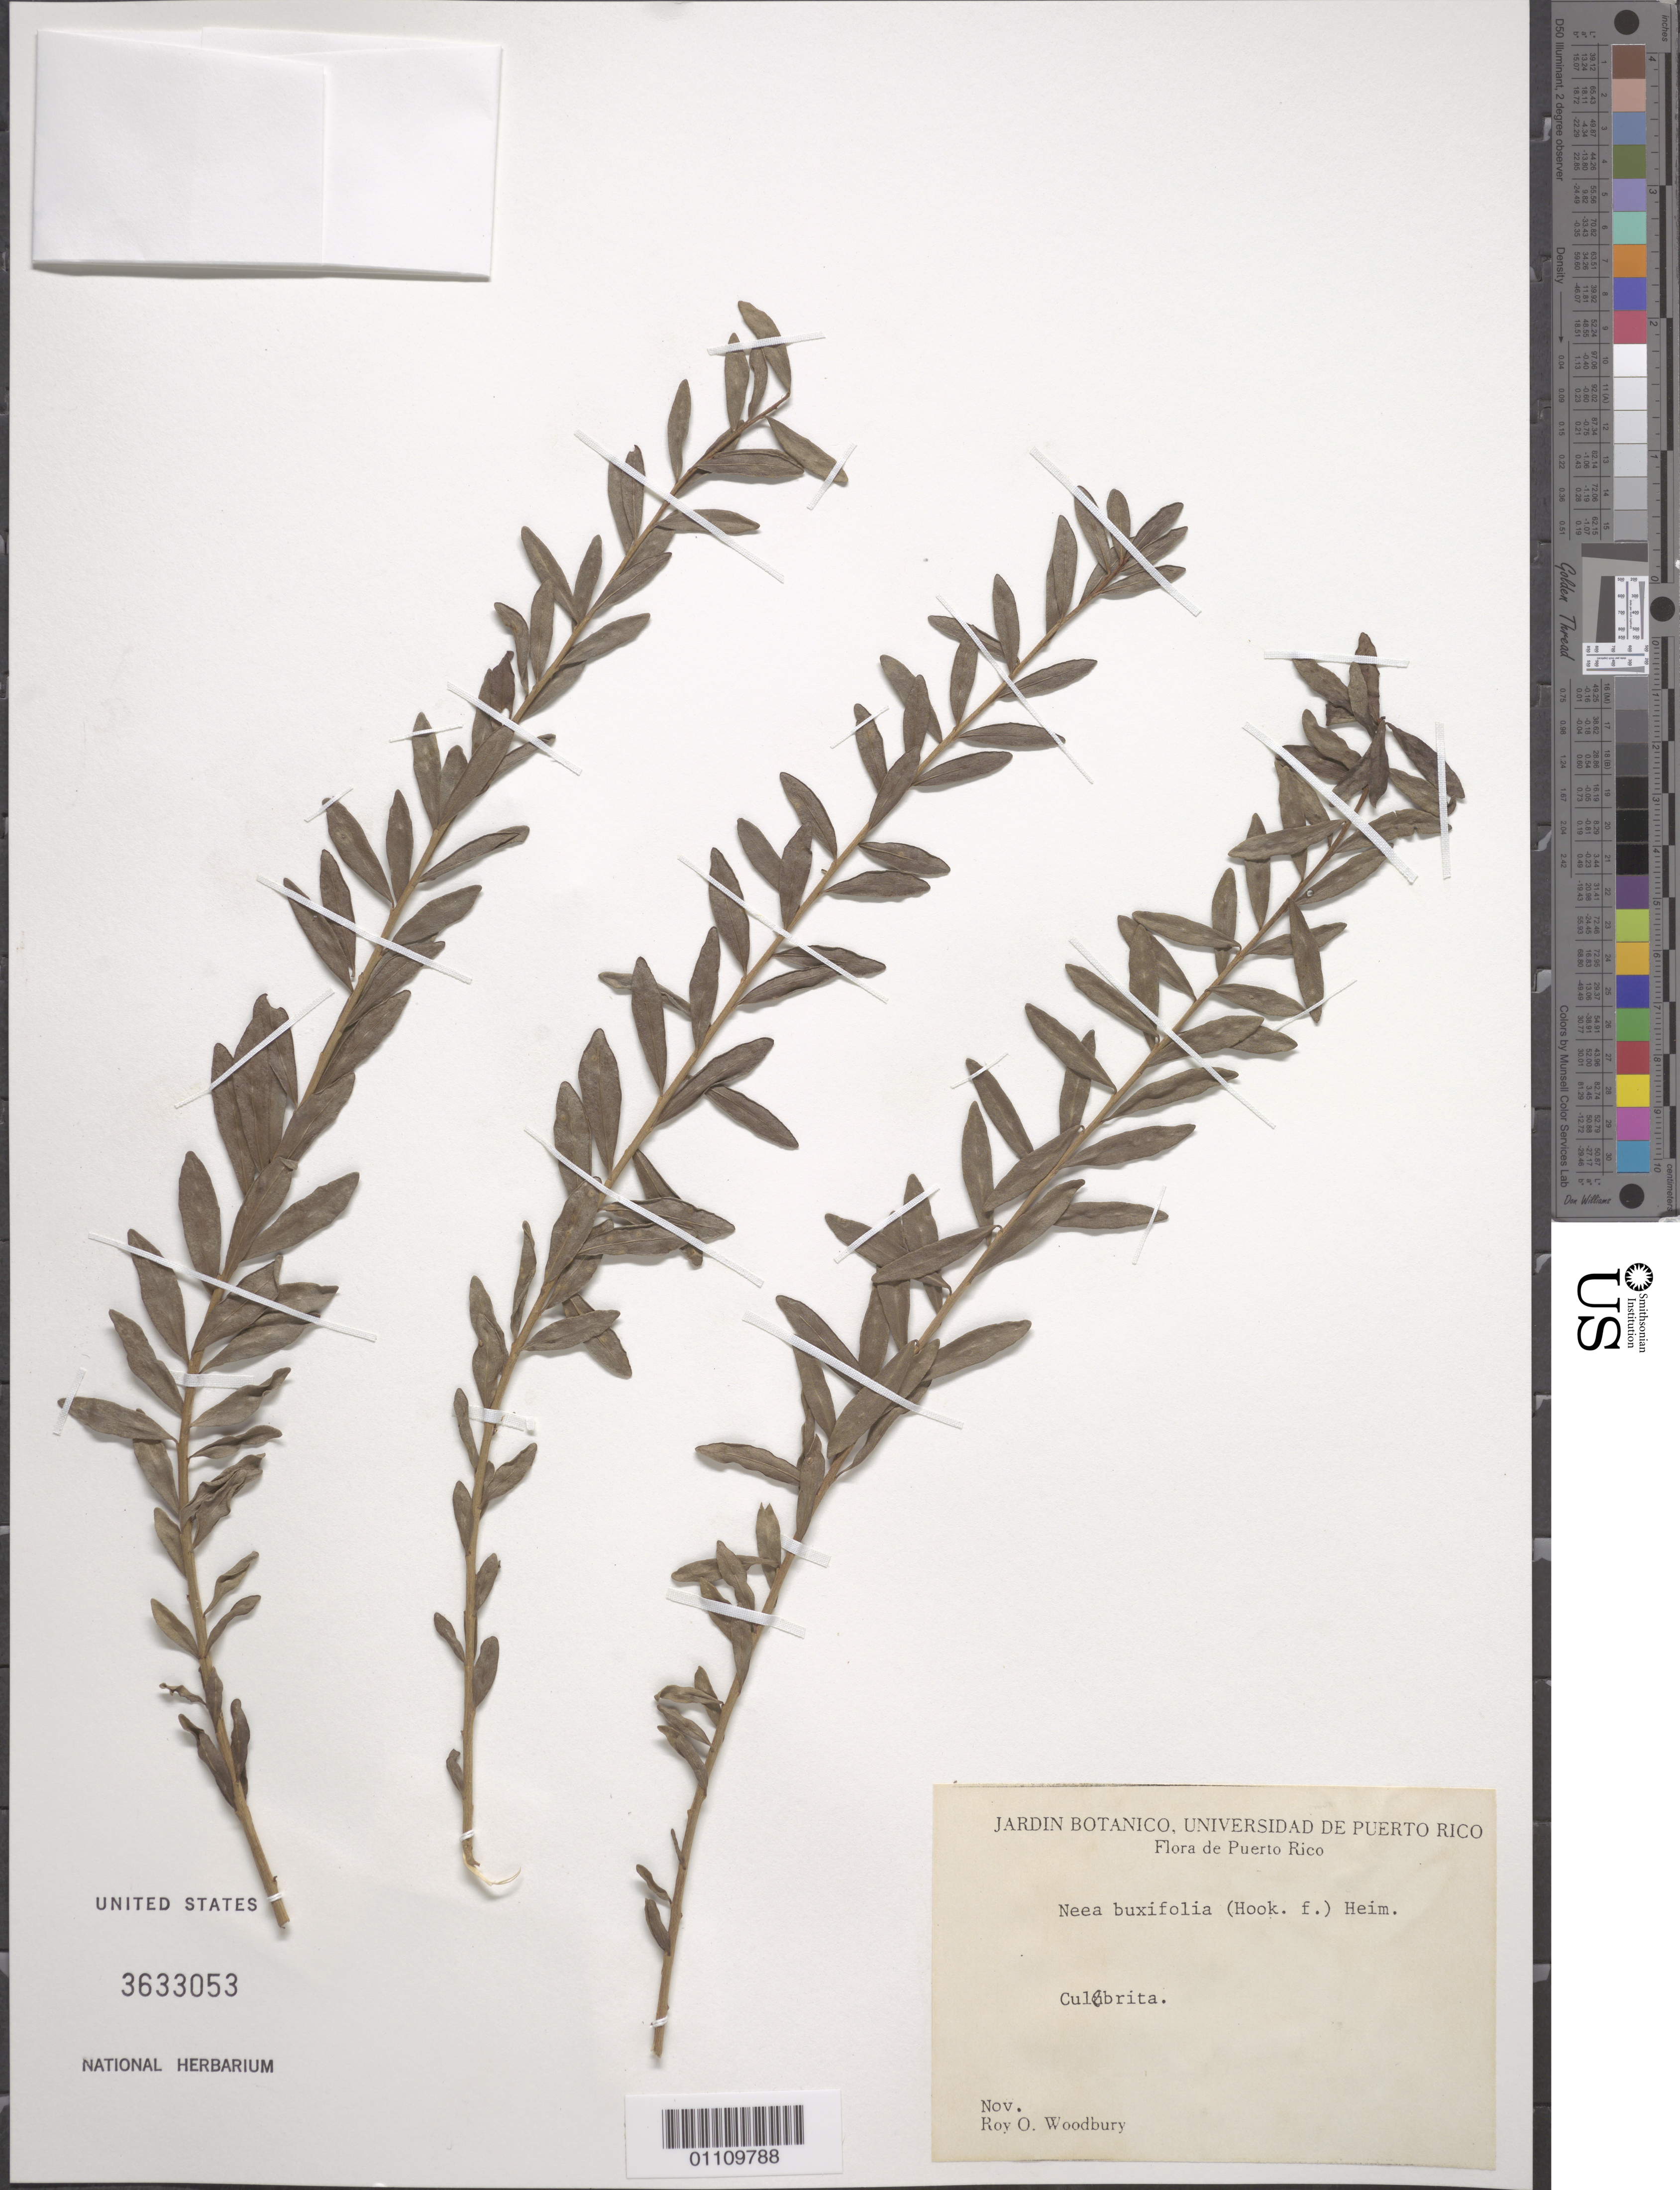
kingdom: Plantae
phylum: Tracheophyta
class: Magnoliopsida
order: Caryophyllales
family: Nyctaginaceae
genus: Neea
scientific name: Neea buxifolia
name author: (Hook. f.) Heimerl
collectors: R. O. Woodbury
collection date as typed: Nov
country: Puerto Rico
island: Puerto Rico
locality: Culebrita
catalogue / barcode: US 3633053